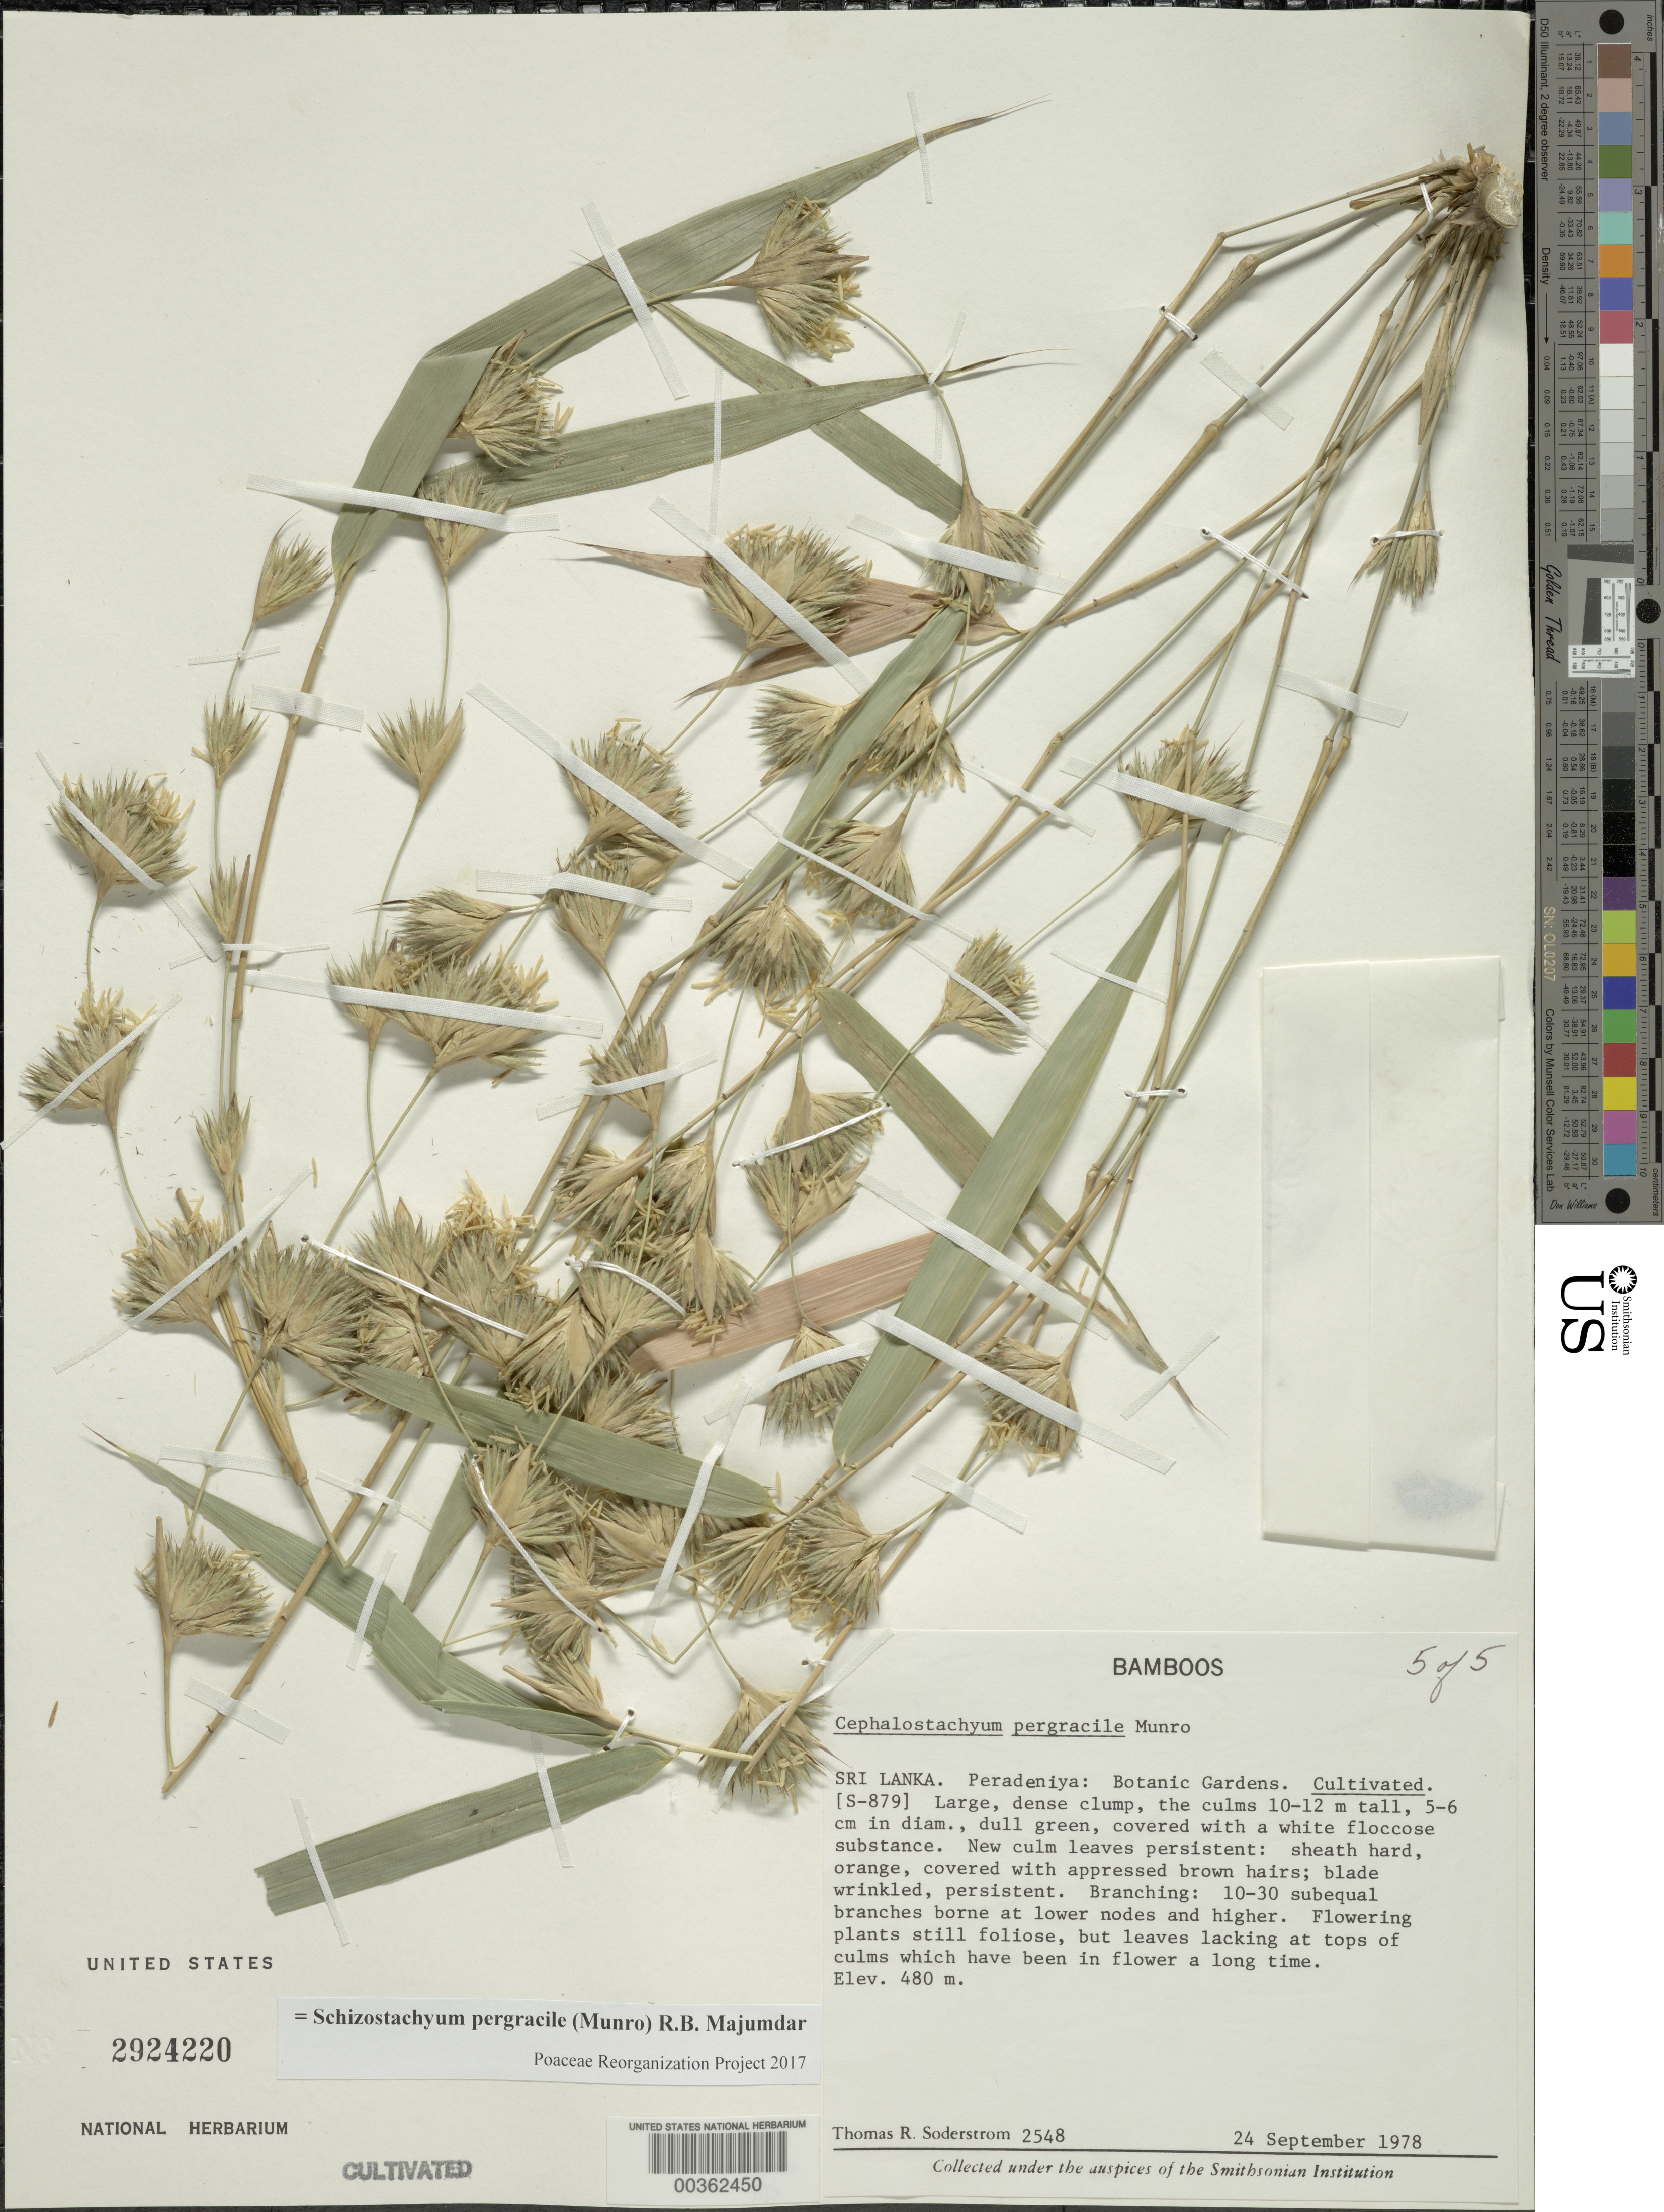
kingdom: Plantae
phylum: Tracheophyta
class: Liliopsida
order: Poales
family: Poaceae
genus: Schizostachyum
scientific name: Schizostachyum pergracile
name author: (Munro) R.B. Majumdar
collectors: T. R. Soderstrom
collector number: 2548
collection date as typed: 24 Sep 1978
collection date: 1978-09-24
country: Sri Lanka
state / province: Central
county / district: Kandy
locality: Perandeniya: botanic gardens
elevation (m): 480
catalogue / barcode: US 2924220